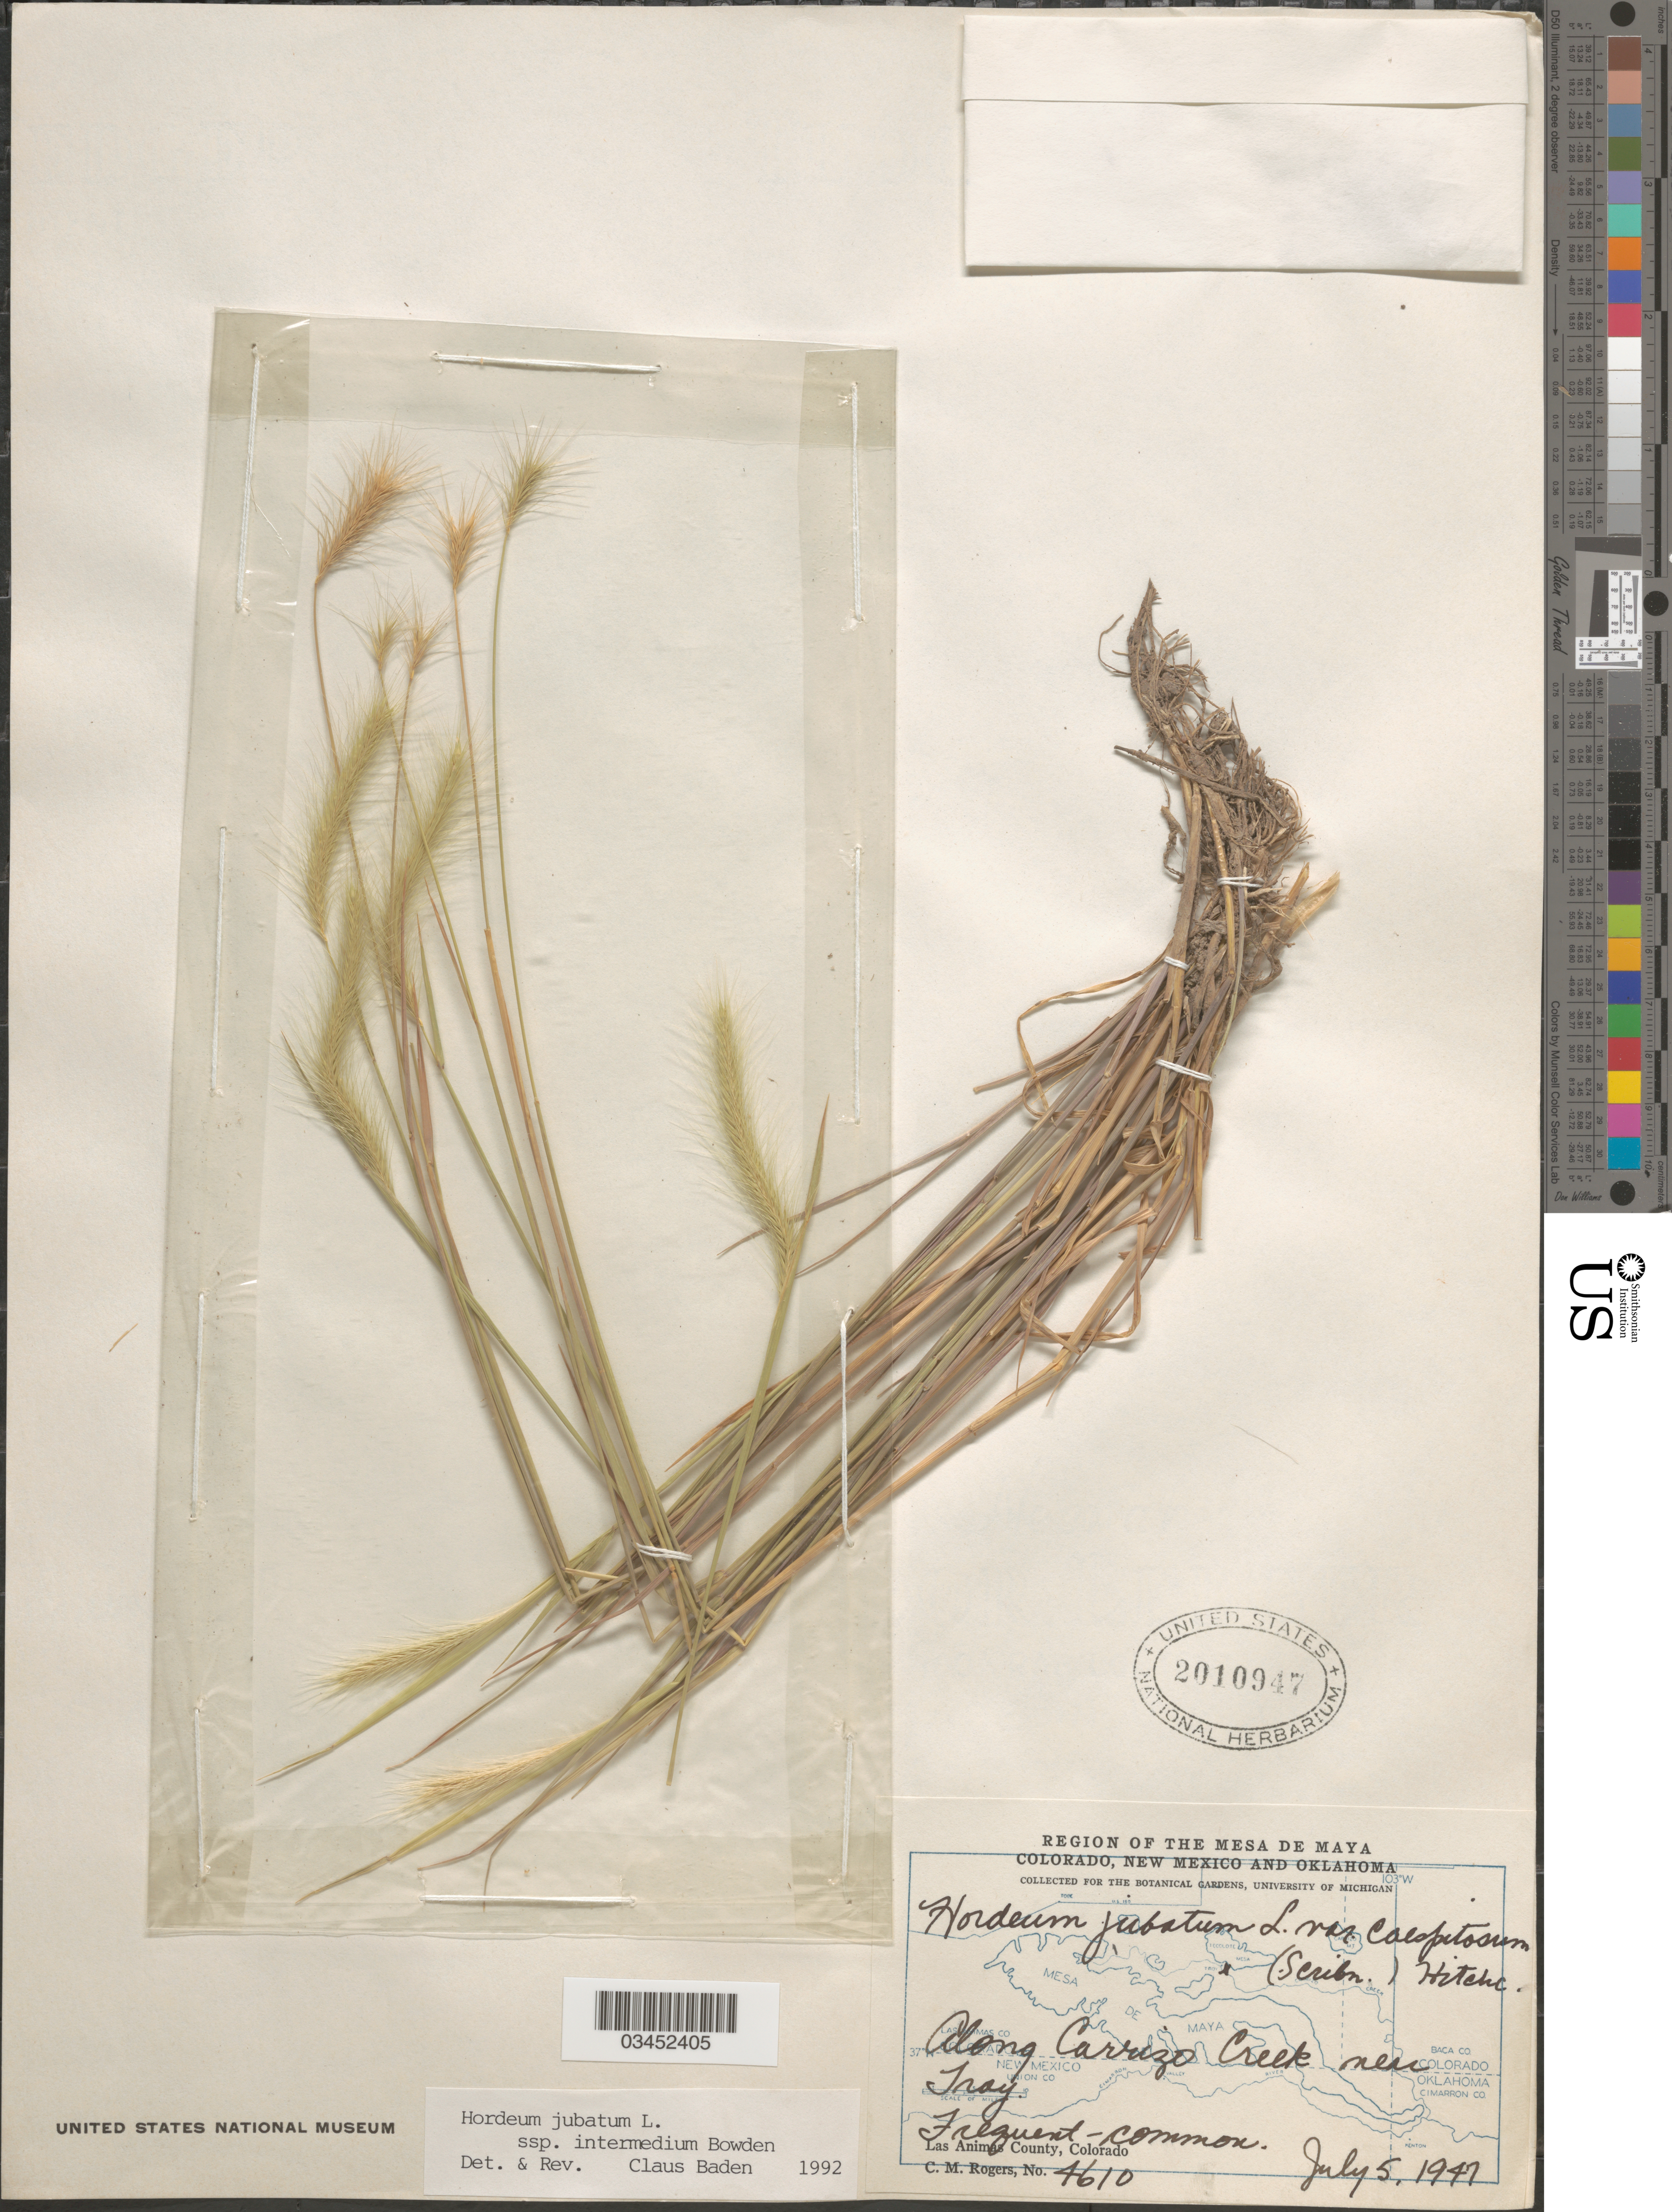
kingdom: Plantae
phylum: Tracheophyta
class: Liliopsida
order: Poales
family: Poaceae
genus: Hordeum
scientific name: Hordeum jubatum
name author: L.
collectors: C. M. Rogers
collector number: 4610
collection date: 1947-07-05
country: United States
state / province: Colorado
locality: Region of The Mesa de Maya. Along Carrizo Creek near Troy. Las Animas County.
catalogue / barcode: US 2010947